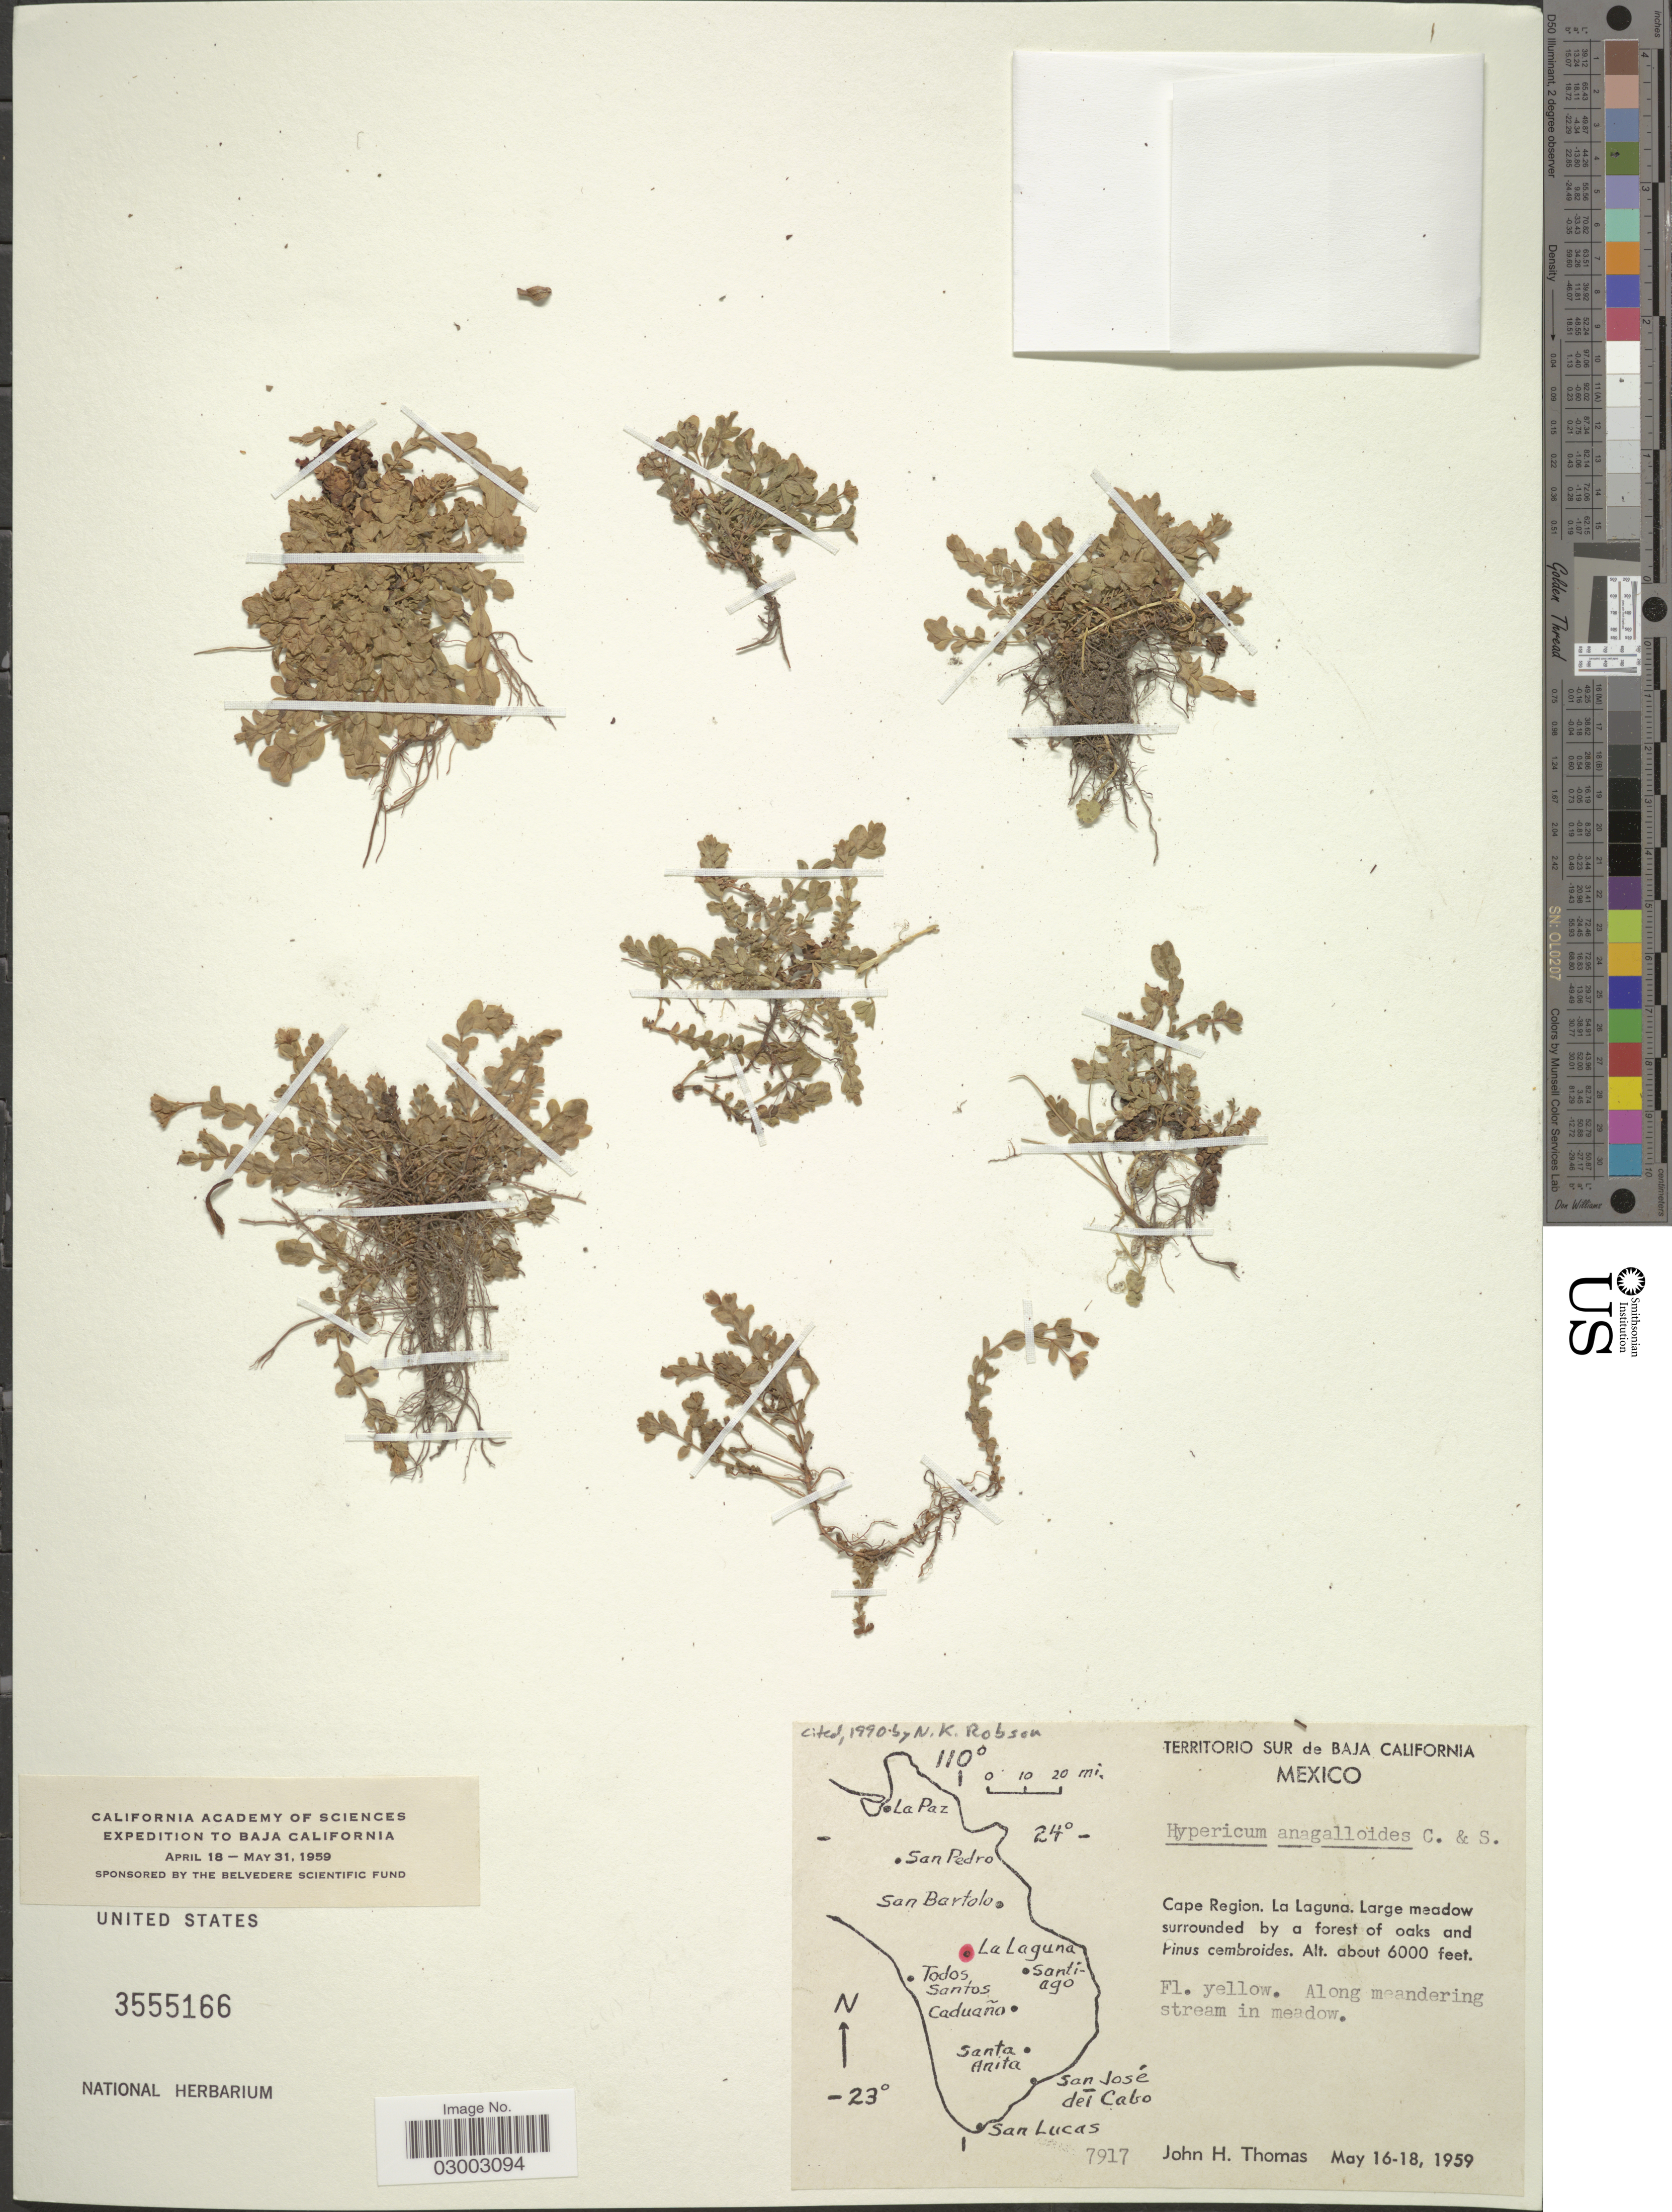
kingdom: Plantae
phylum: Tracheophyta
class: Magnoliopsida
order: Malpighiales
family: Hypericaceae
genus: Hypericum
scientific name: Hypericum anagalloides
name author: Cham. & Schltdl.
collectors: J. H. Thomas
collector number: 7917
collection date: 1959-05-16/1959-05-18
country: Mexico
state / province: Baja California Sur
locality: Territorio Sur de Baja California, Cape Region, La Laguna.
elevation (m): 1829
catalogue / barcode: US 3555166